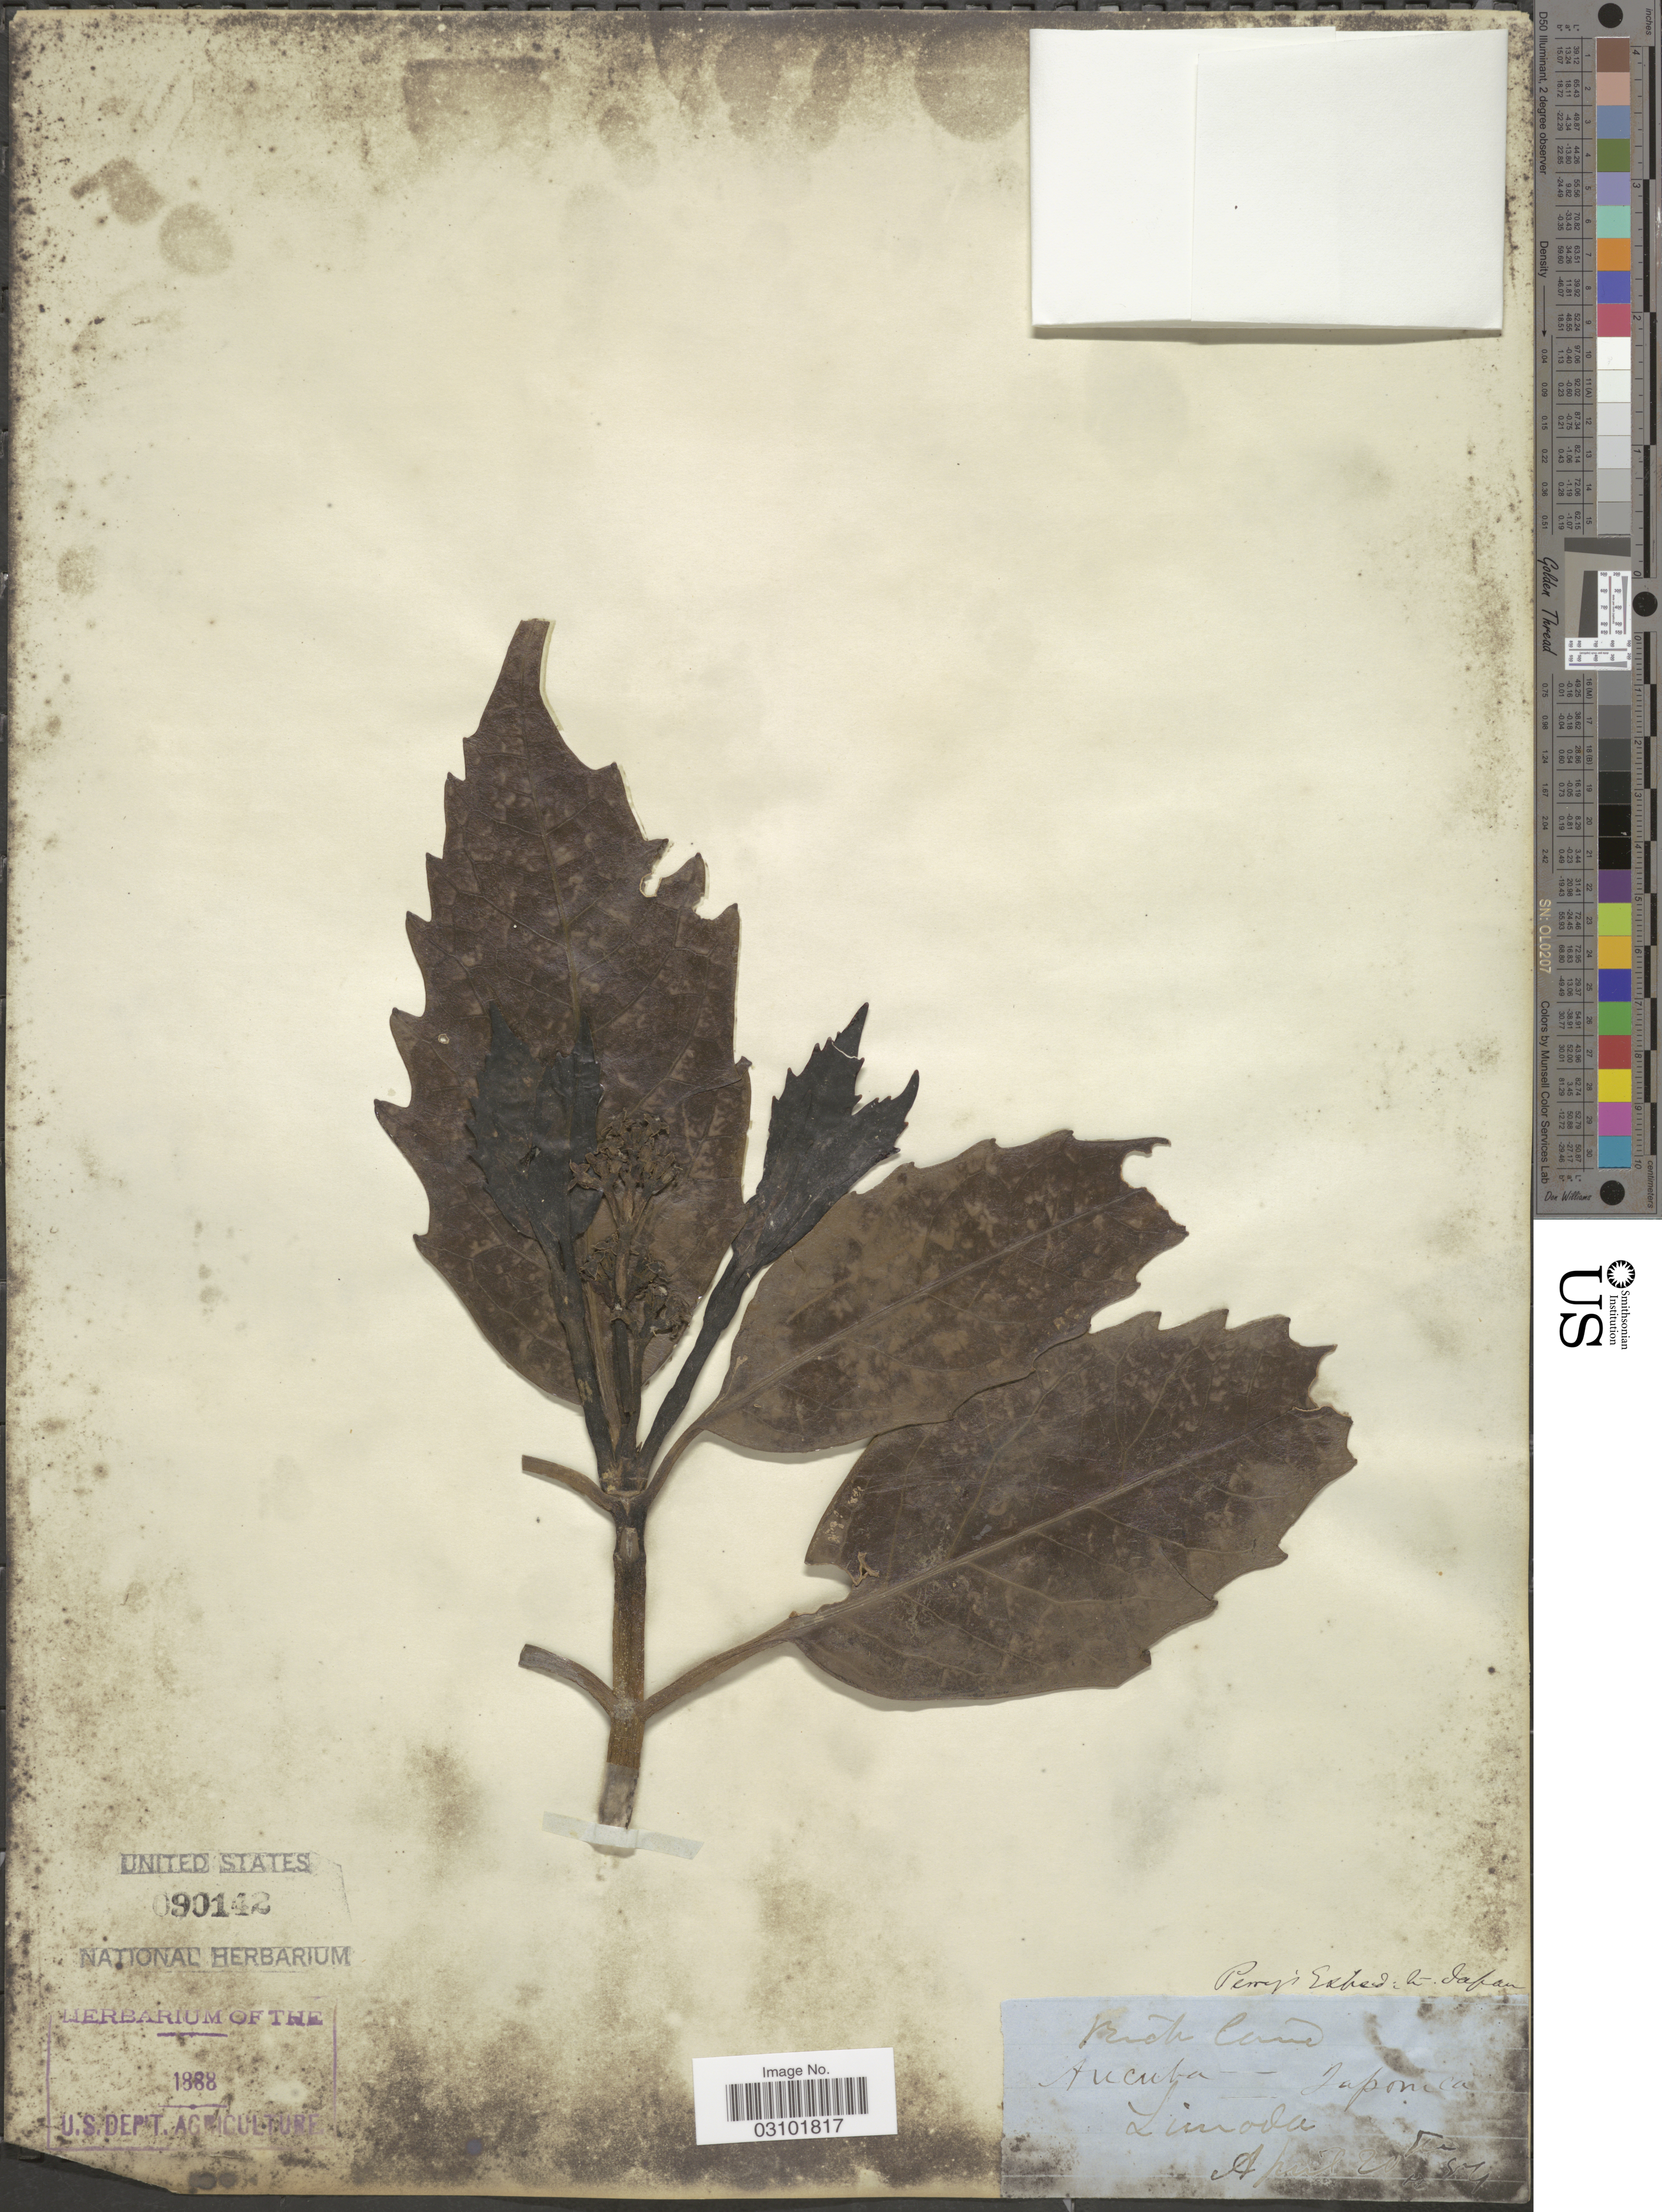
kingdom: Plantae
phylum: Tracheophyta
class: Magnoliopsida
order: Garryales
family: Garryaceae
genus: Aucuba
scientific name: Aucuba japonica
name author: Thunb.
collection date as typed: Transcribed d/m/y: 20/4/84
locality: Bick Lane. [interpreted]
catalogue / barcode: US 90142